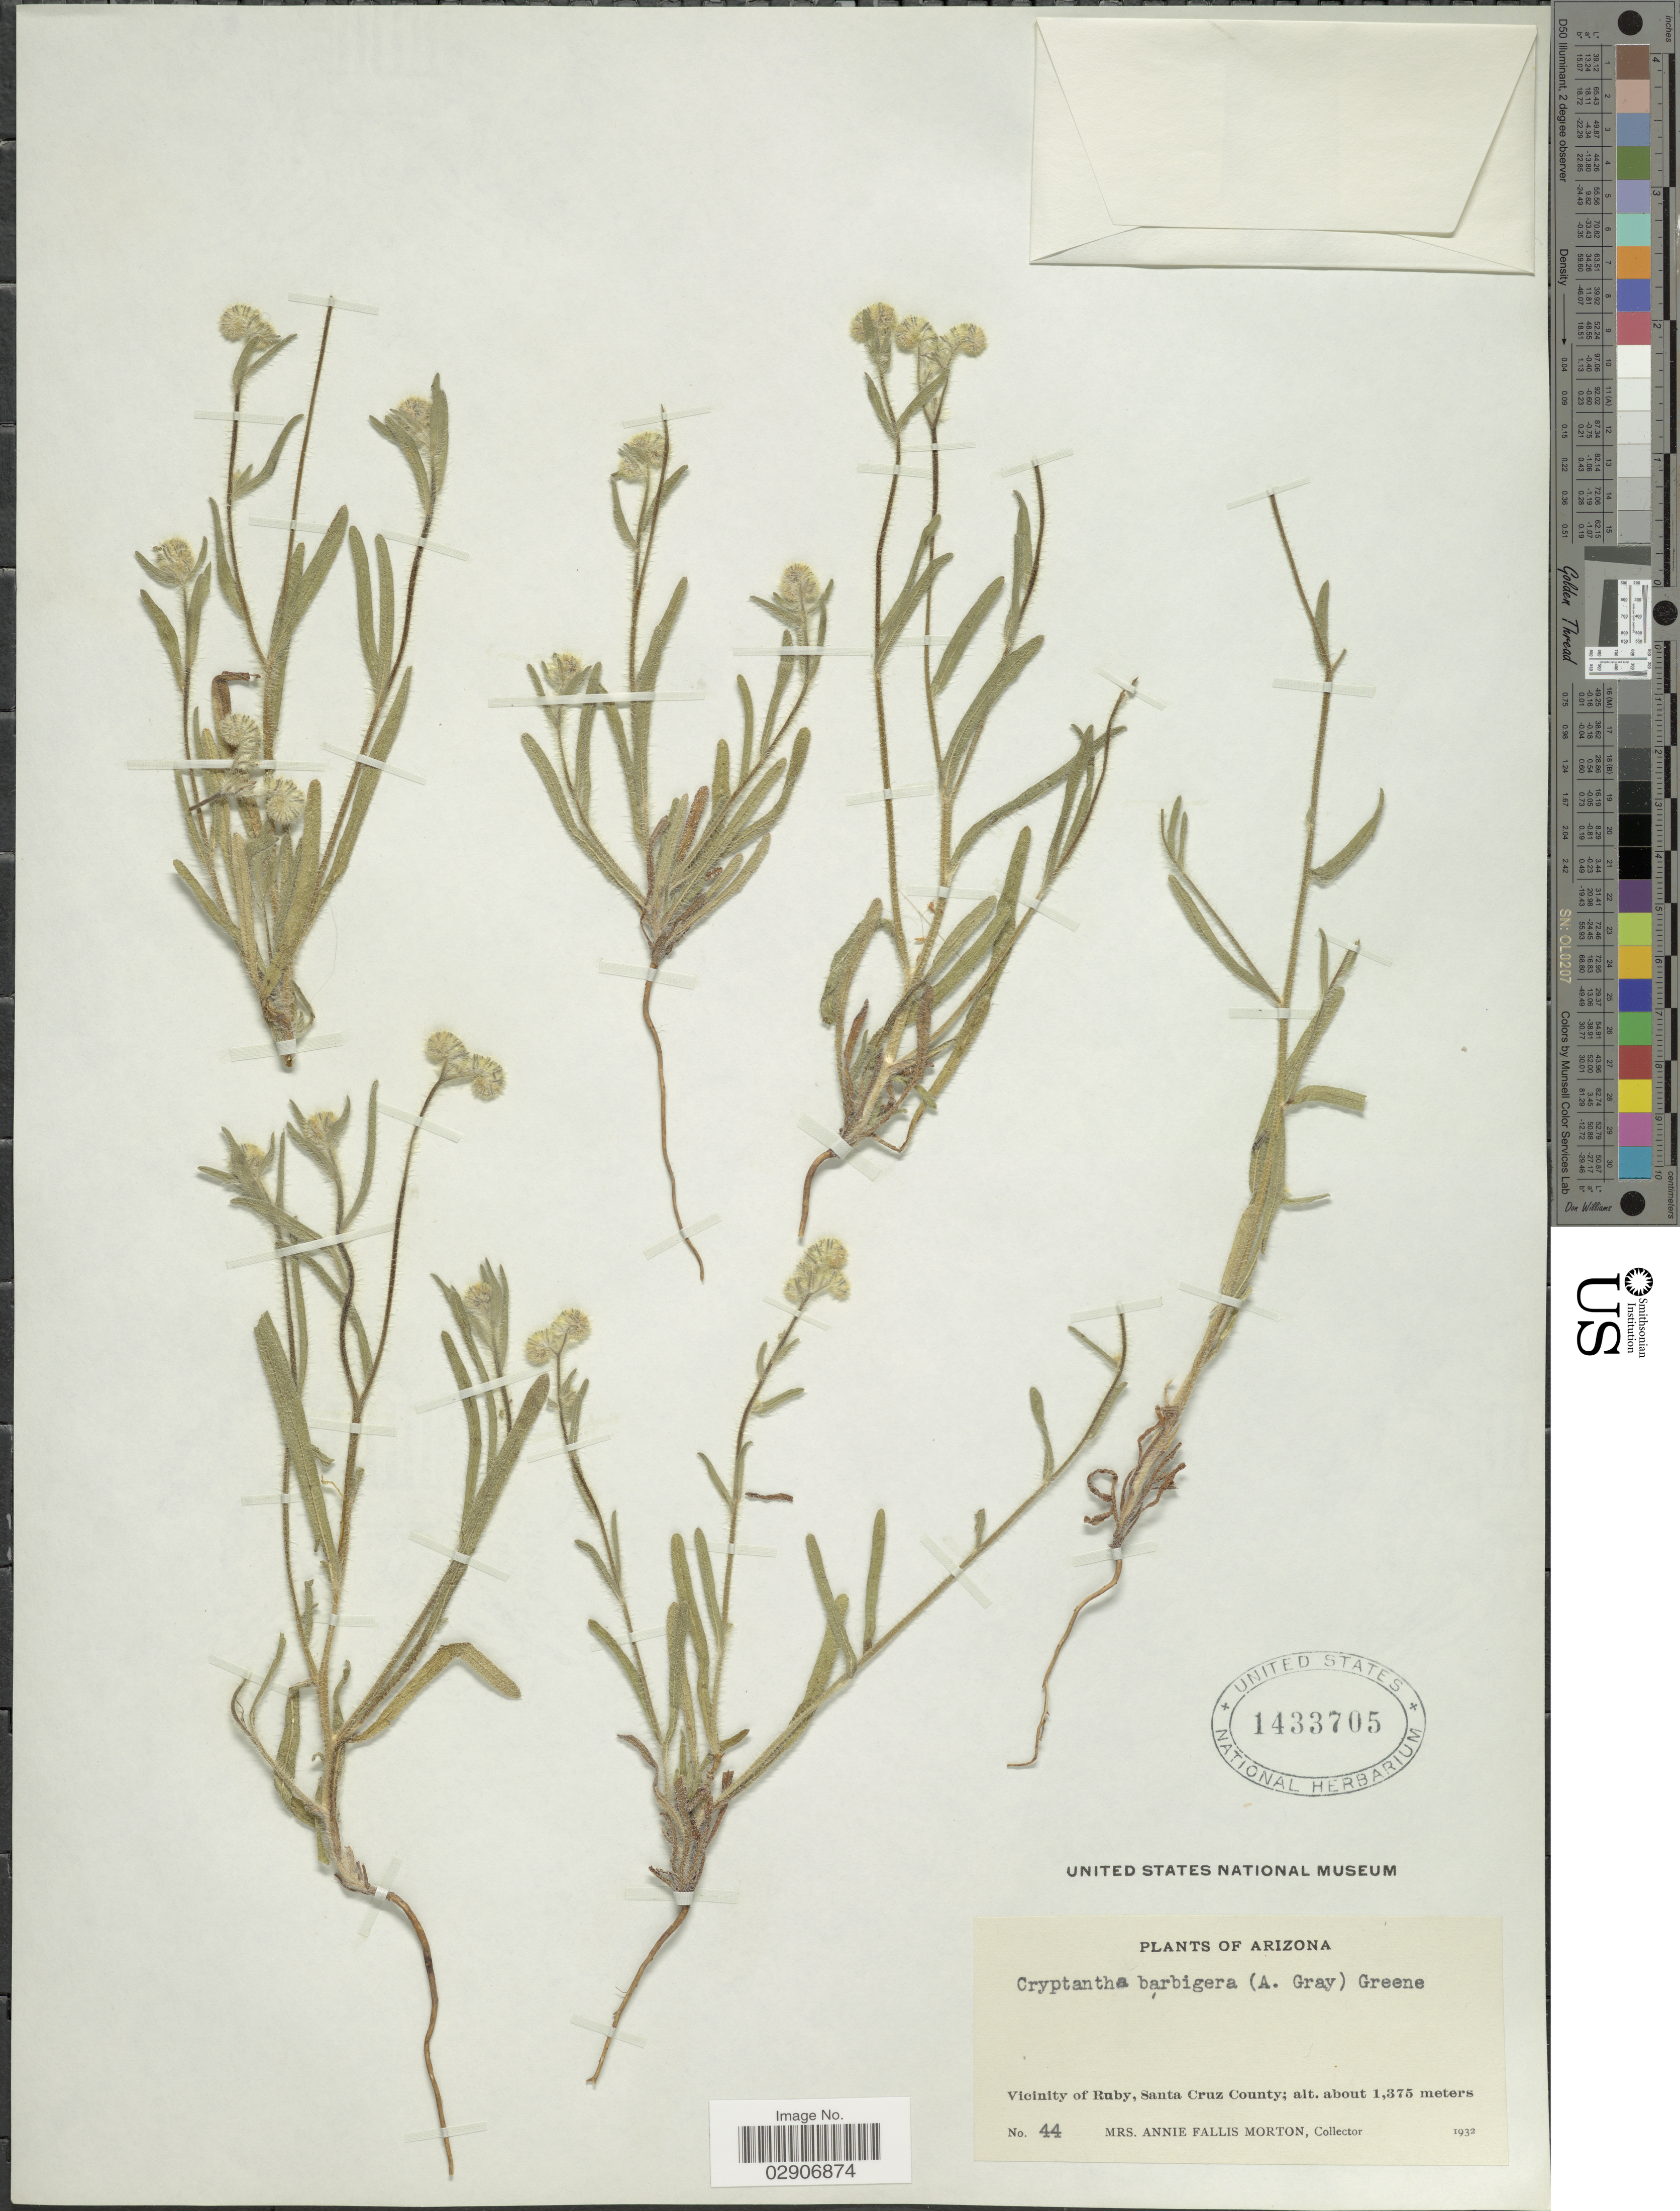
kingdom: Plantae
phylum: Tracheophyta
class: Magnoliopsida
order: Boraginales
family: Boraginaceae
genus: Cryptantha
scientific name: Cryptantha barbigera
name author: (A. Gray) Greene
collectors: A. F. Morton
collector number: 44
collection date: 1932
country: United States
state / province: Arizona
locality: Vicinity of Ruby, Santa Cruz County.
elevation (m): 1375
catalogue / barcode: US 1433705